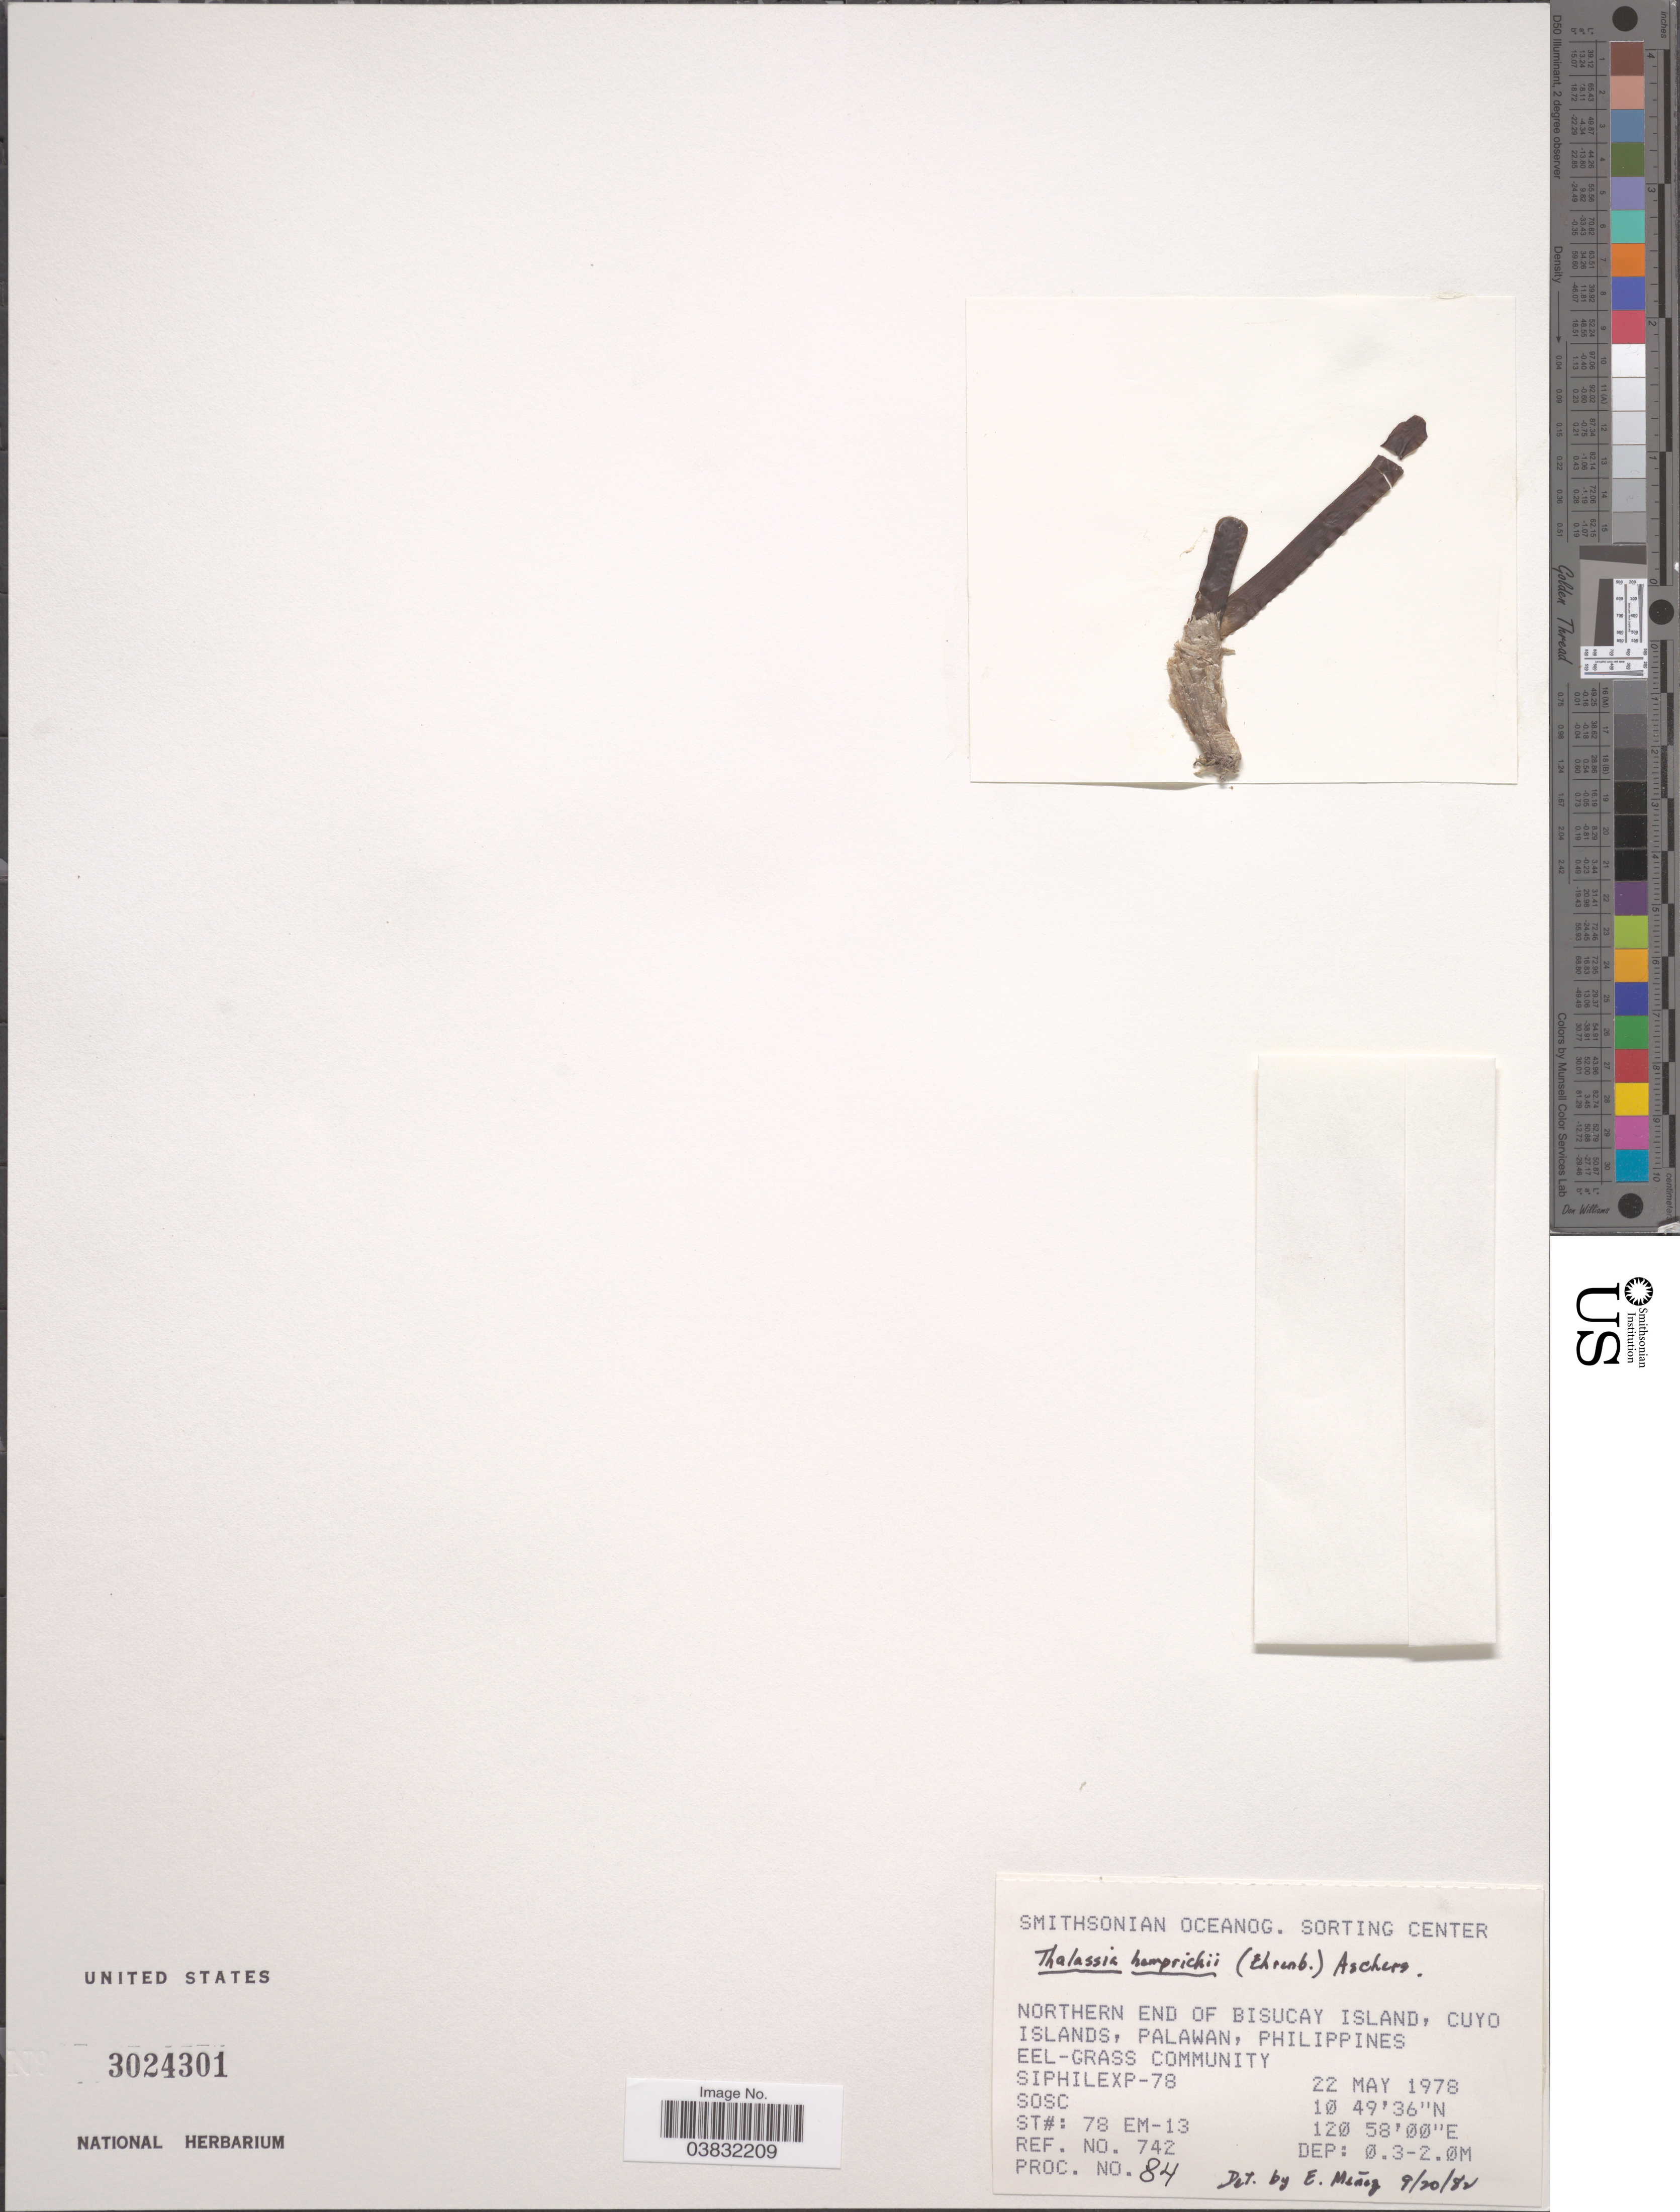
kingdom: Plantae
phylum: Tracheophyta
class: Liliopsida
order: Alismatales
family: Hydrocharitaceae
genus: Thalassia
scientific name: Thalassia hemprichii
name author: Asch.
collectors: SOSC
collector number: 742/84 ?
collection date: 1978-05-22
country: Philippines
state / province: Mimaropa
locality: Northern end of Bisucay Island, Cuyo Islands, Palawan.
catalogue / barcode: US 3024301